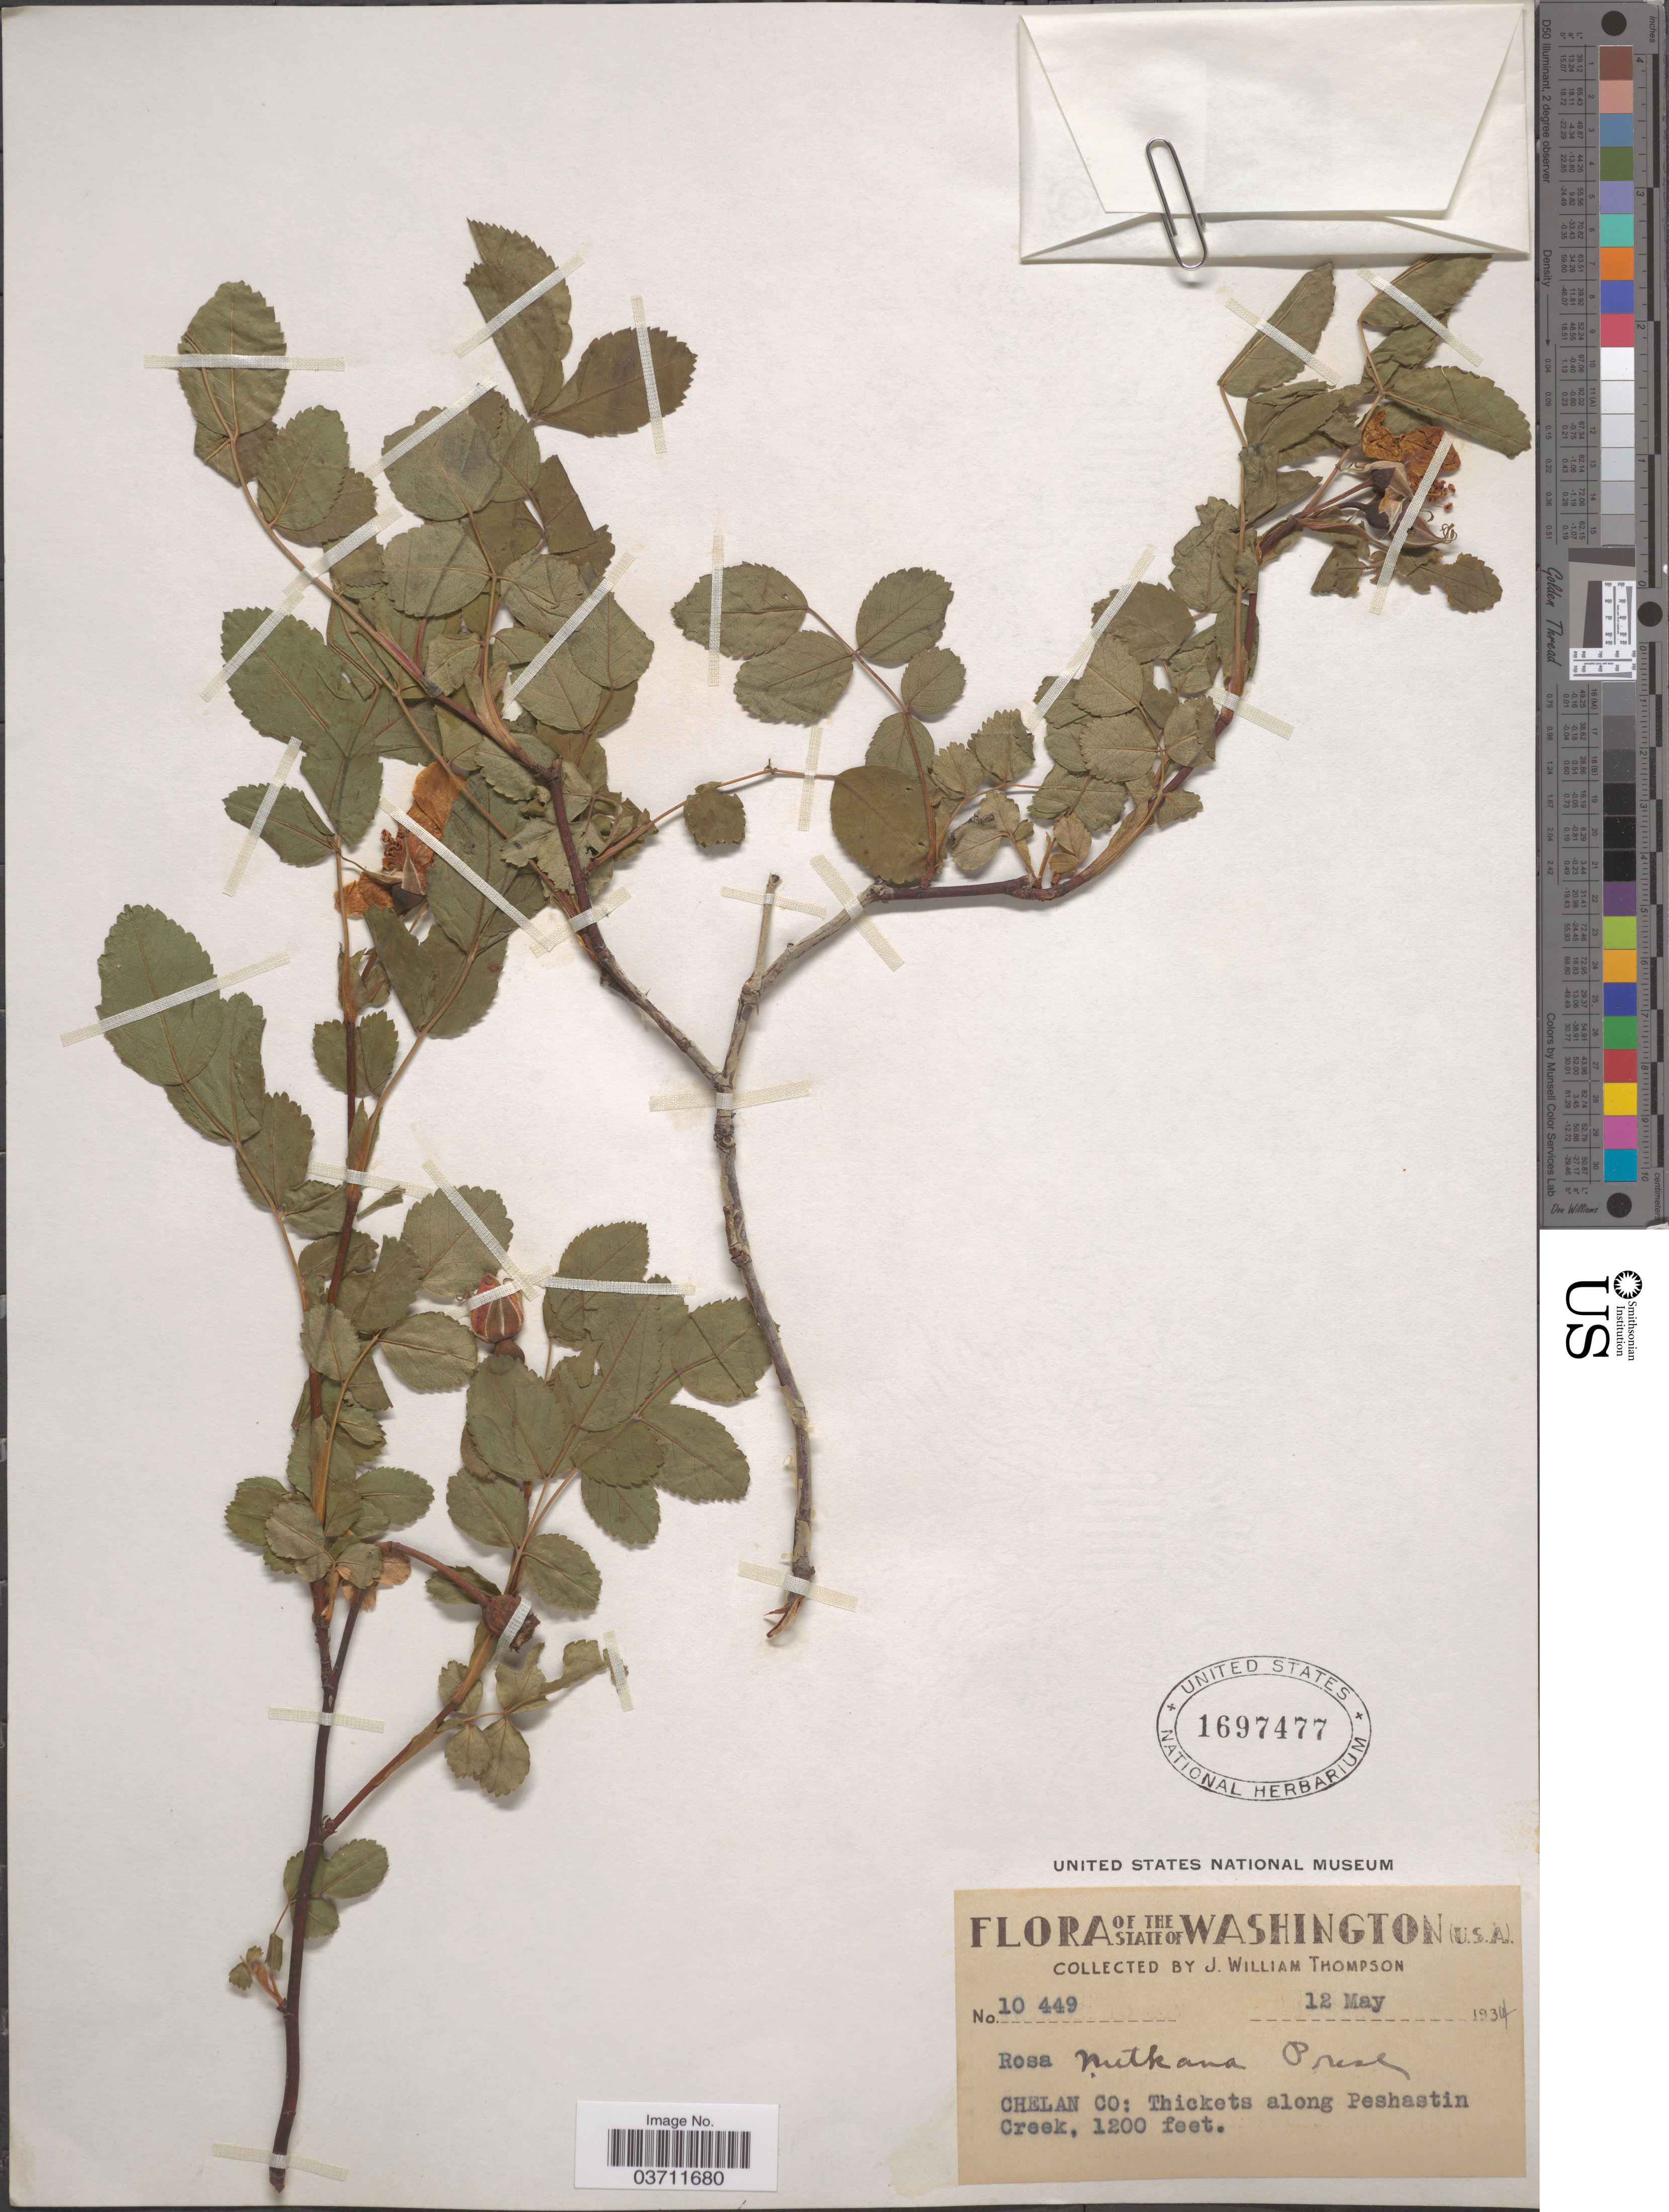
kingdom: Plantae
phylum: Tracheophyta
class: Magnoliopsida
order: Rosales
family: Rosaceae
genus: Rosa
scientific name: Rosa nutkana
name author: C. Presl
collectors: J. W. Thompson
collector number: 10449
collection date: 1934-05-12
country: United States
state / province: Washington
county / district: Chelan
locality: Chelan Co: along Peshastin Creek.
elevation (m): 366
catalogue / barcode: US 1697477